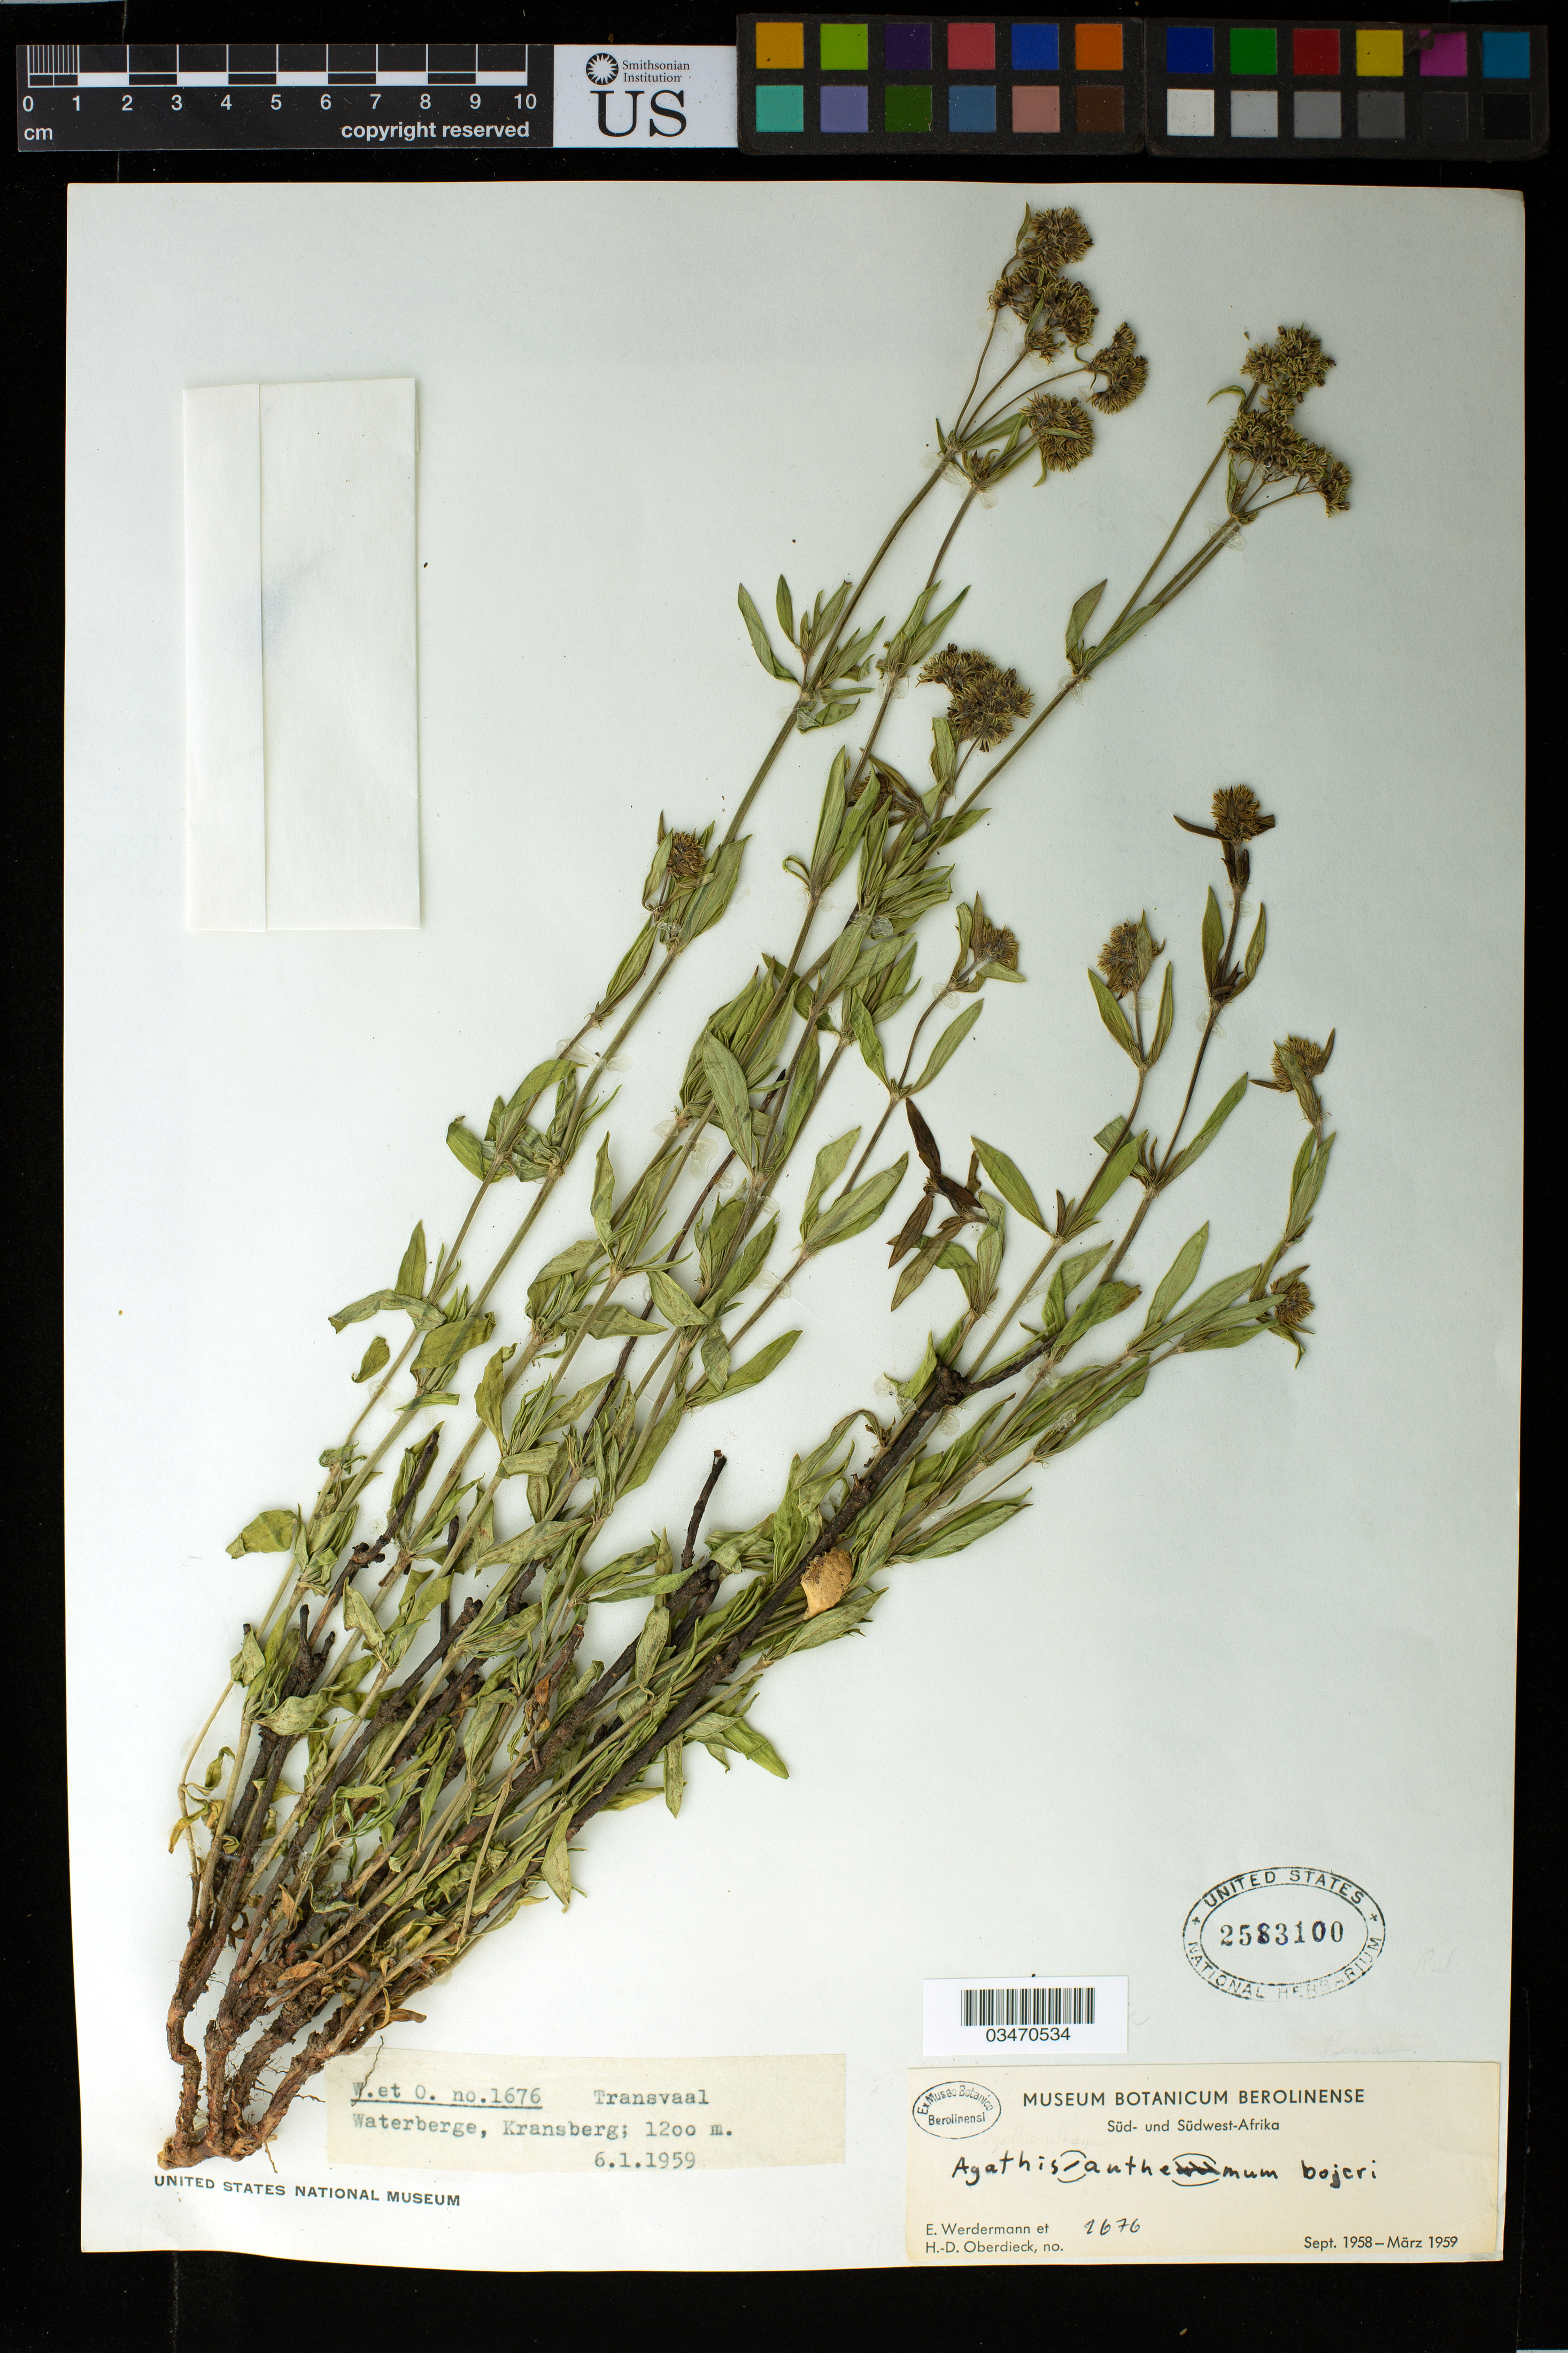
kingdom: Plantae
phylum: Tracheophyta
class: Magnoliopsida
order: Gentianales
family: Rubiaceae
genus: Agathisanthemum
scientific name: Agathisanthemum bojeri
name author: Klotzsch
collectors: E. Werdermann & H. Oberdieck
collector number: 1676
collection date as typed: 06 Jan 1959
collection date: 1959-01-06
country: South Africa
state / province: Limpopo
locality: Waterberge, krasberg.Transvaal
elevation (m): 1200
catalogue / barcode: US 2583100